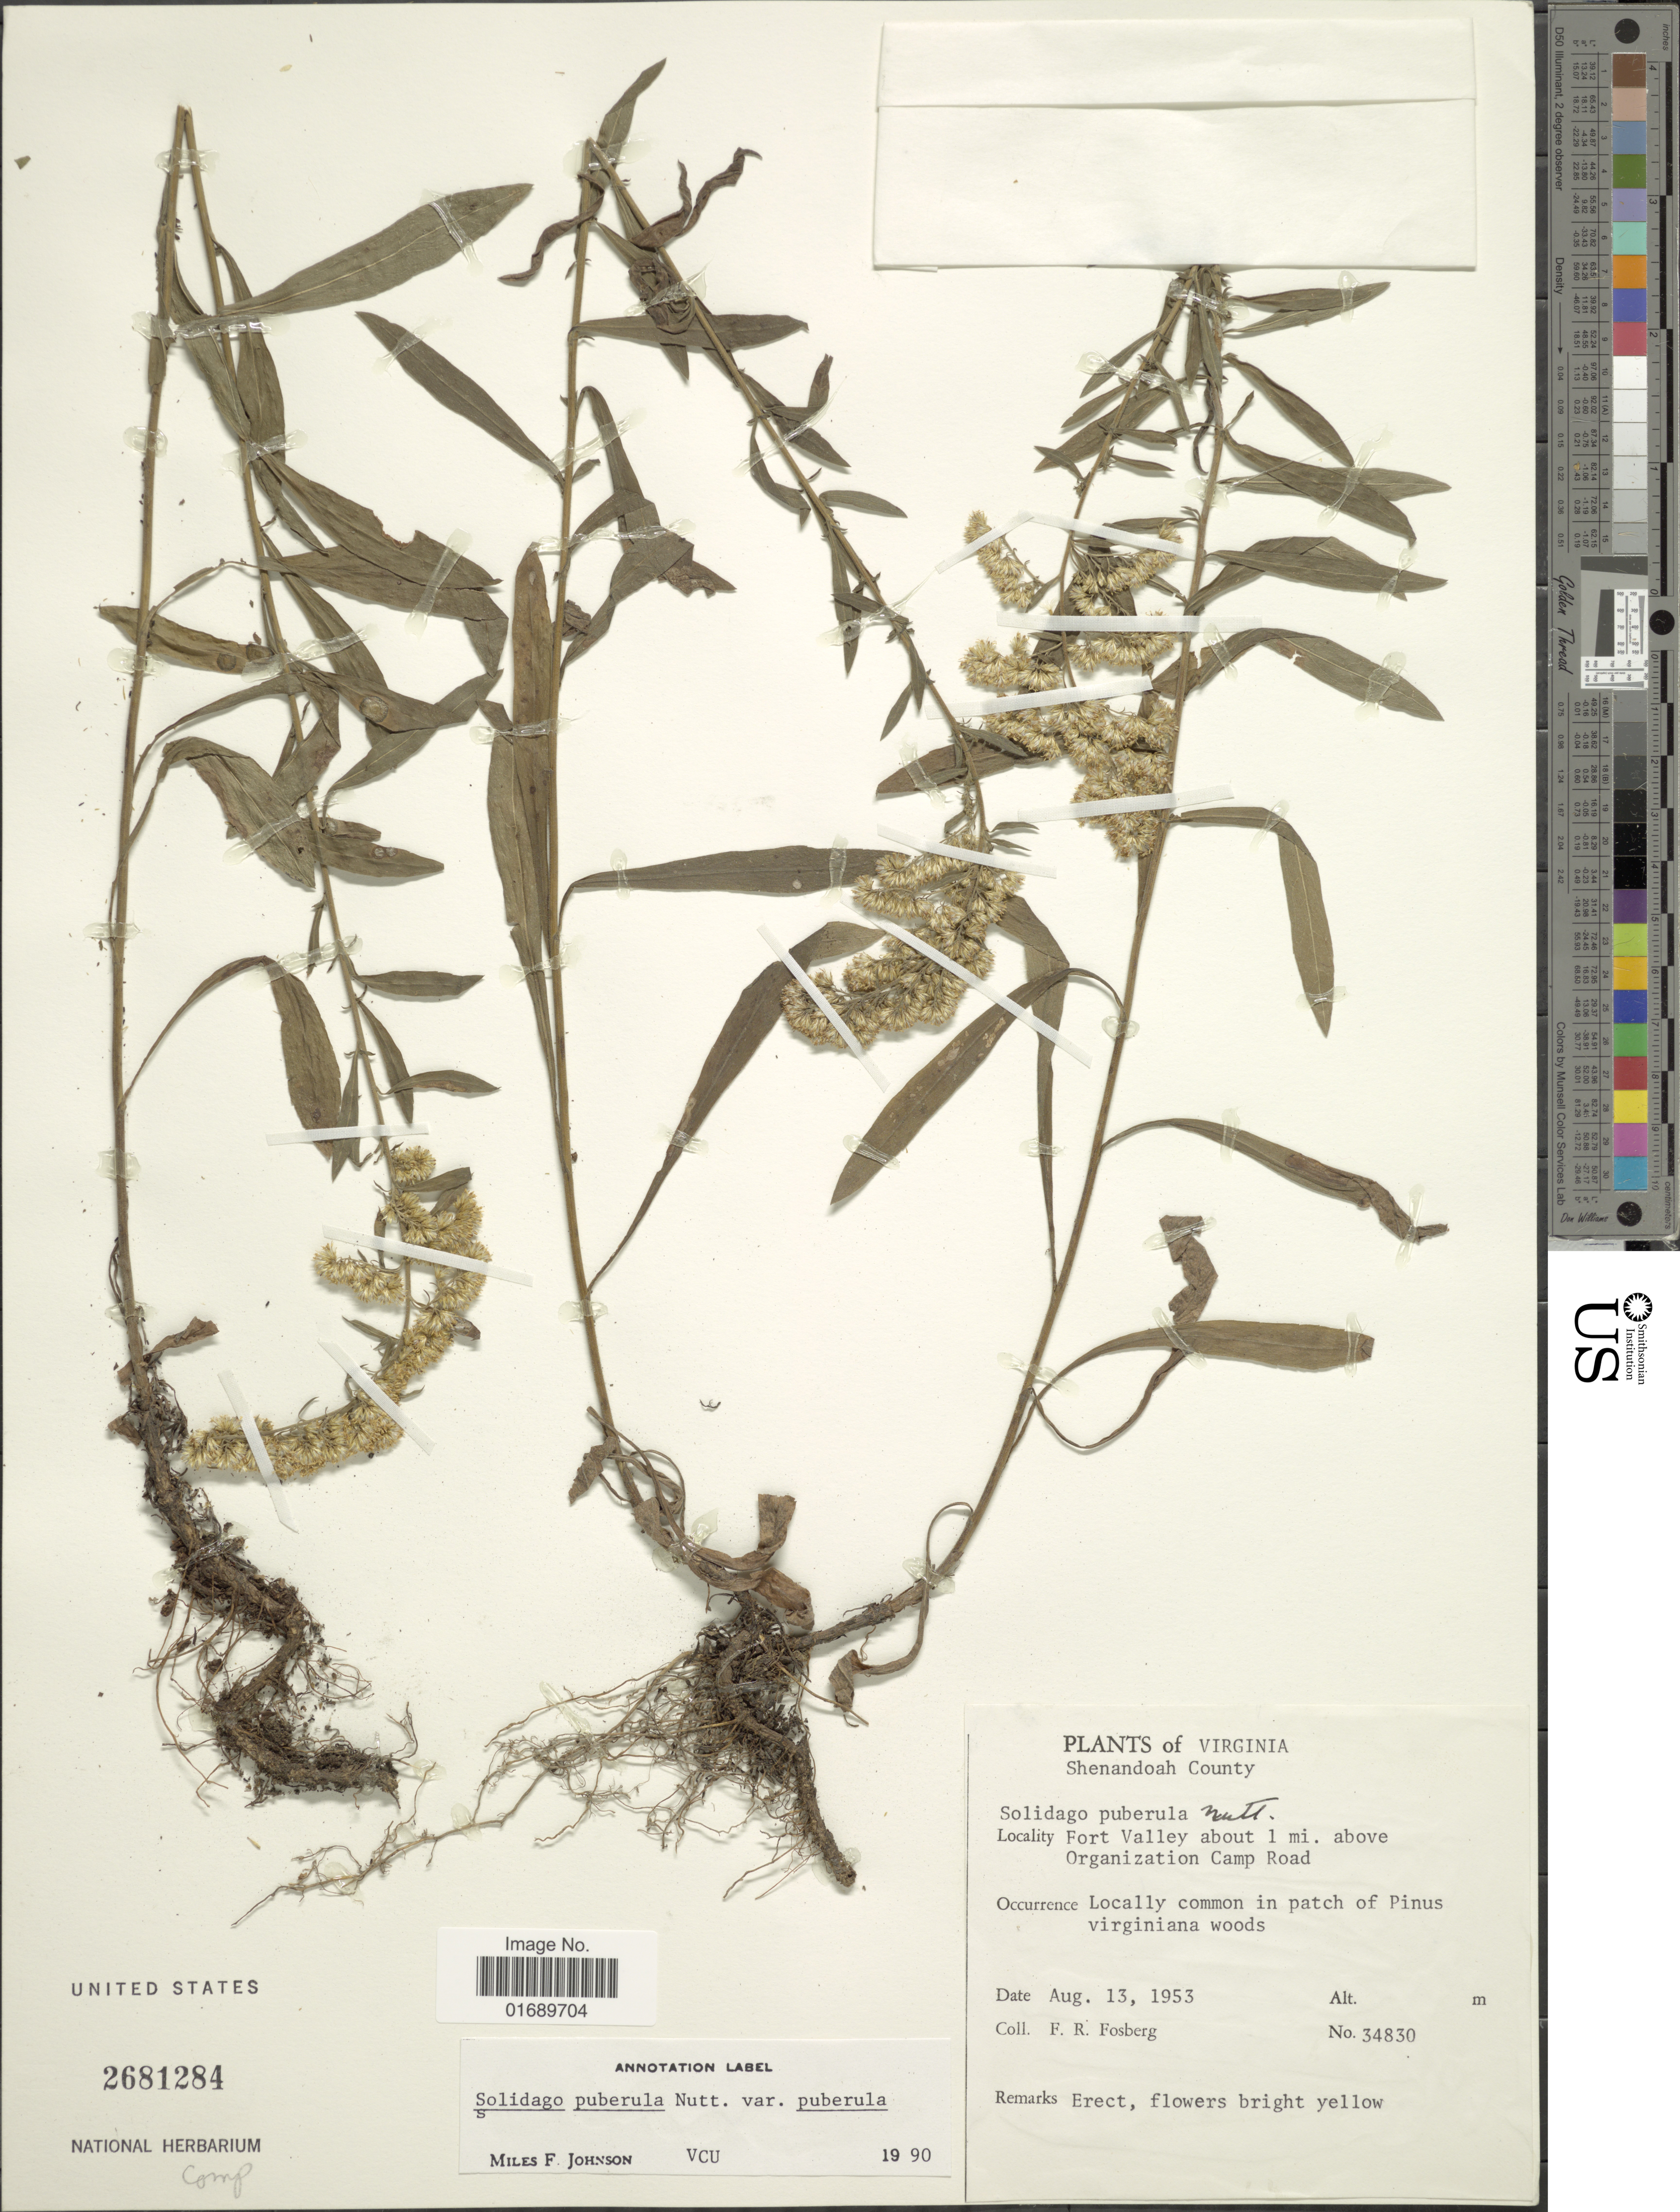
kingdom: Plantae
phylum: Tracheophyta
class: Magnoliopsida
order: Asterales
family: Asteraceae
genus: Solidago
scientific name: Solidago puberula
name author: Nutt.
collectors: F. R. Fosberg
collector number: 34830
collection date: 1953-08-13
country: United States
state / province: Virginia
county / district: Shenandoah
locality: Shenandoah County, Fort Valley about 1 mi. above Organization Camp Road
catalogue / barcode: US 2681284